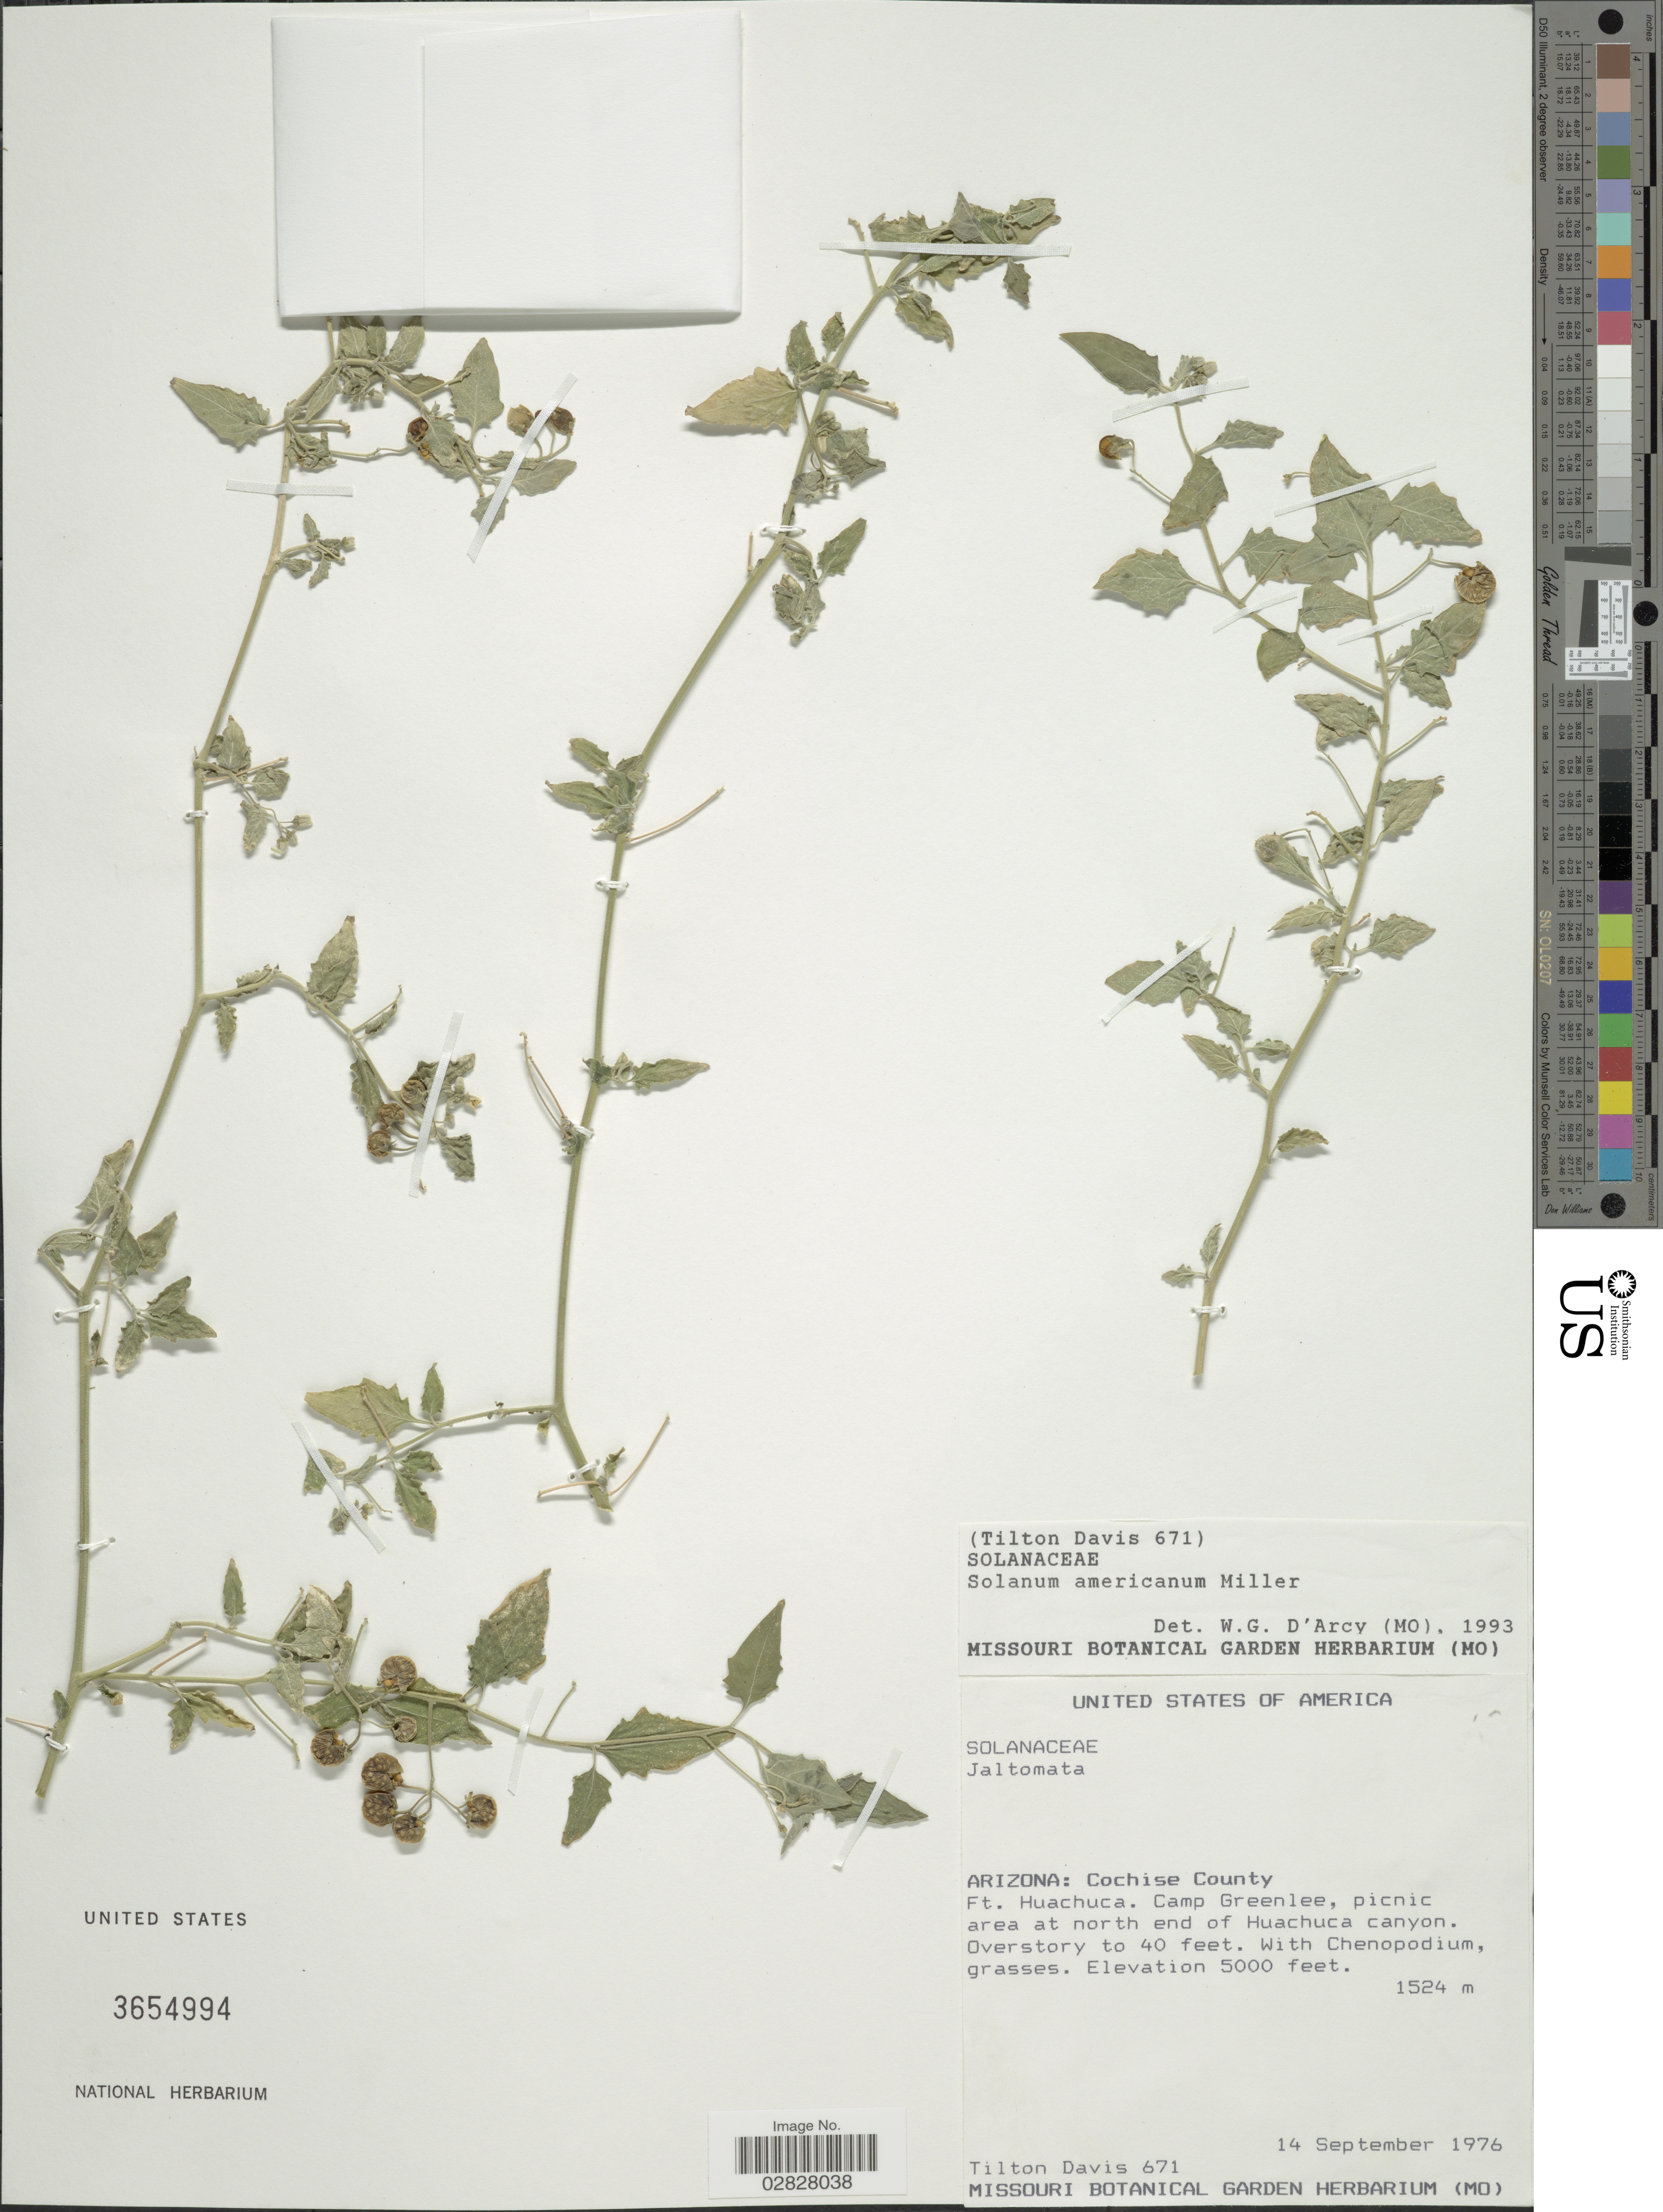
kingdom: Plantae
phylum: Tracheophyta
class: Magnoliopsida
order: Solanales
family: Solanaceae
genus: Solanum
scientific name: Solanum americanum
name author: Mill.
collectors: T. Davis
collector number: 671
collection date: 1976-09-14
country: United States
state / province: Arizona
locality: Cochise County. Ft. Huachuca. Camp Greenlee, picnic area at north end of Huachuca canyon.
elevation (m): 1524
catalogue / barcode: US 3654994